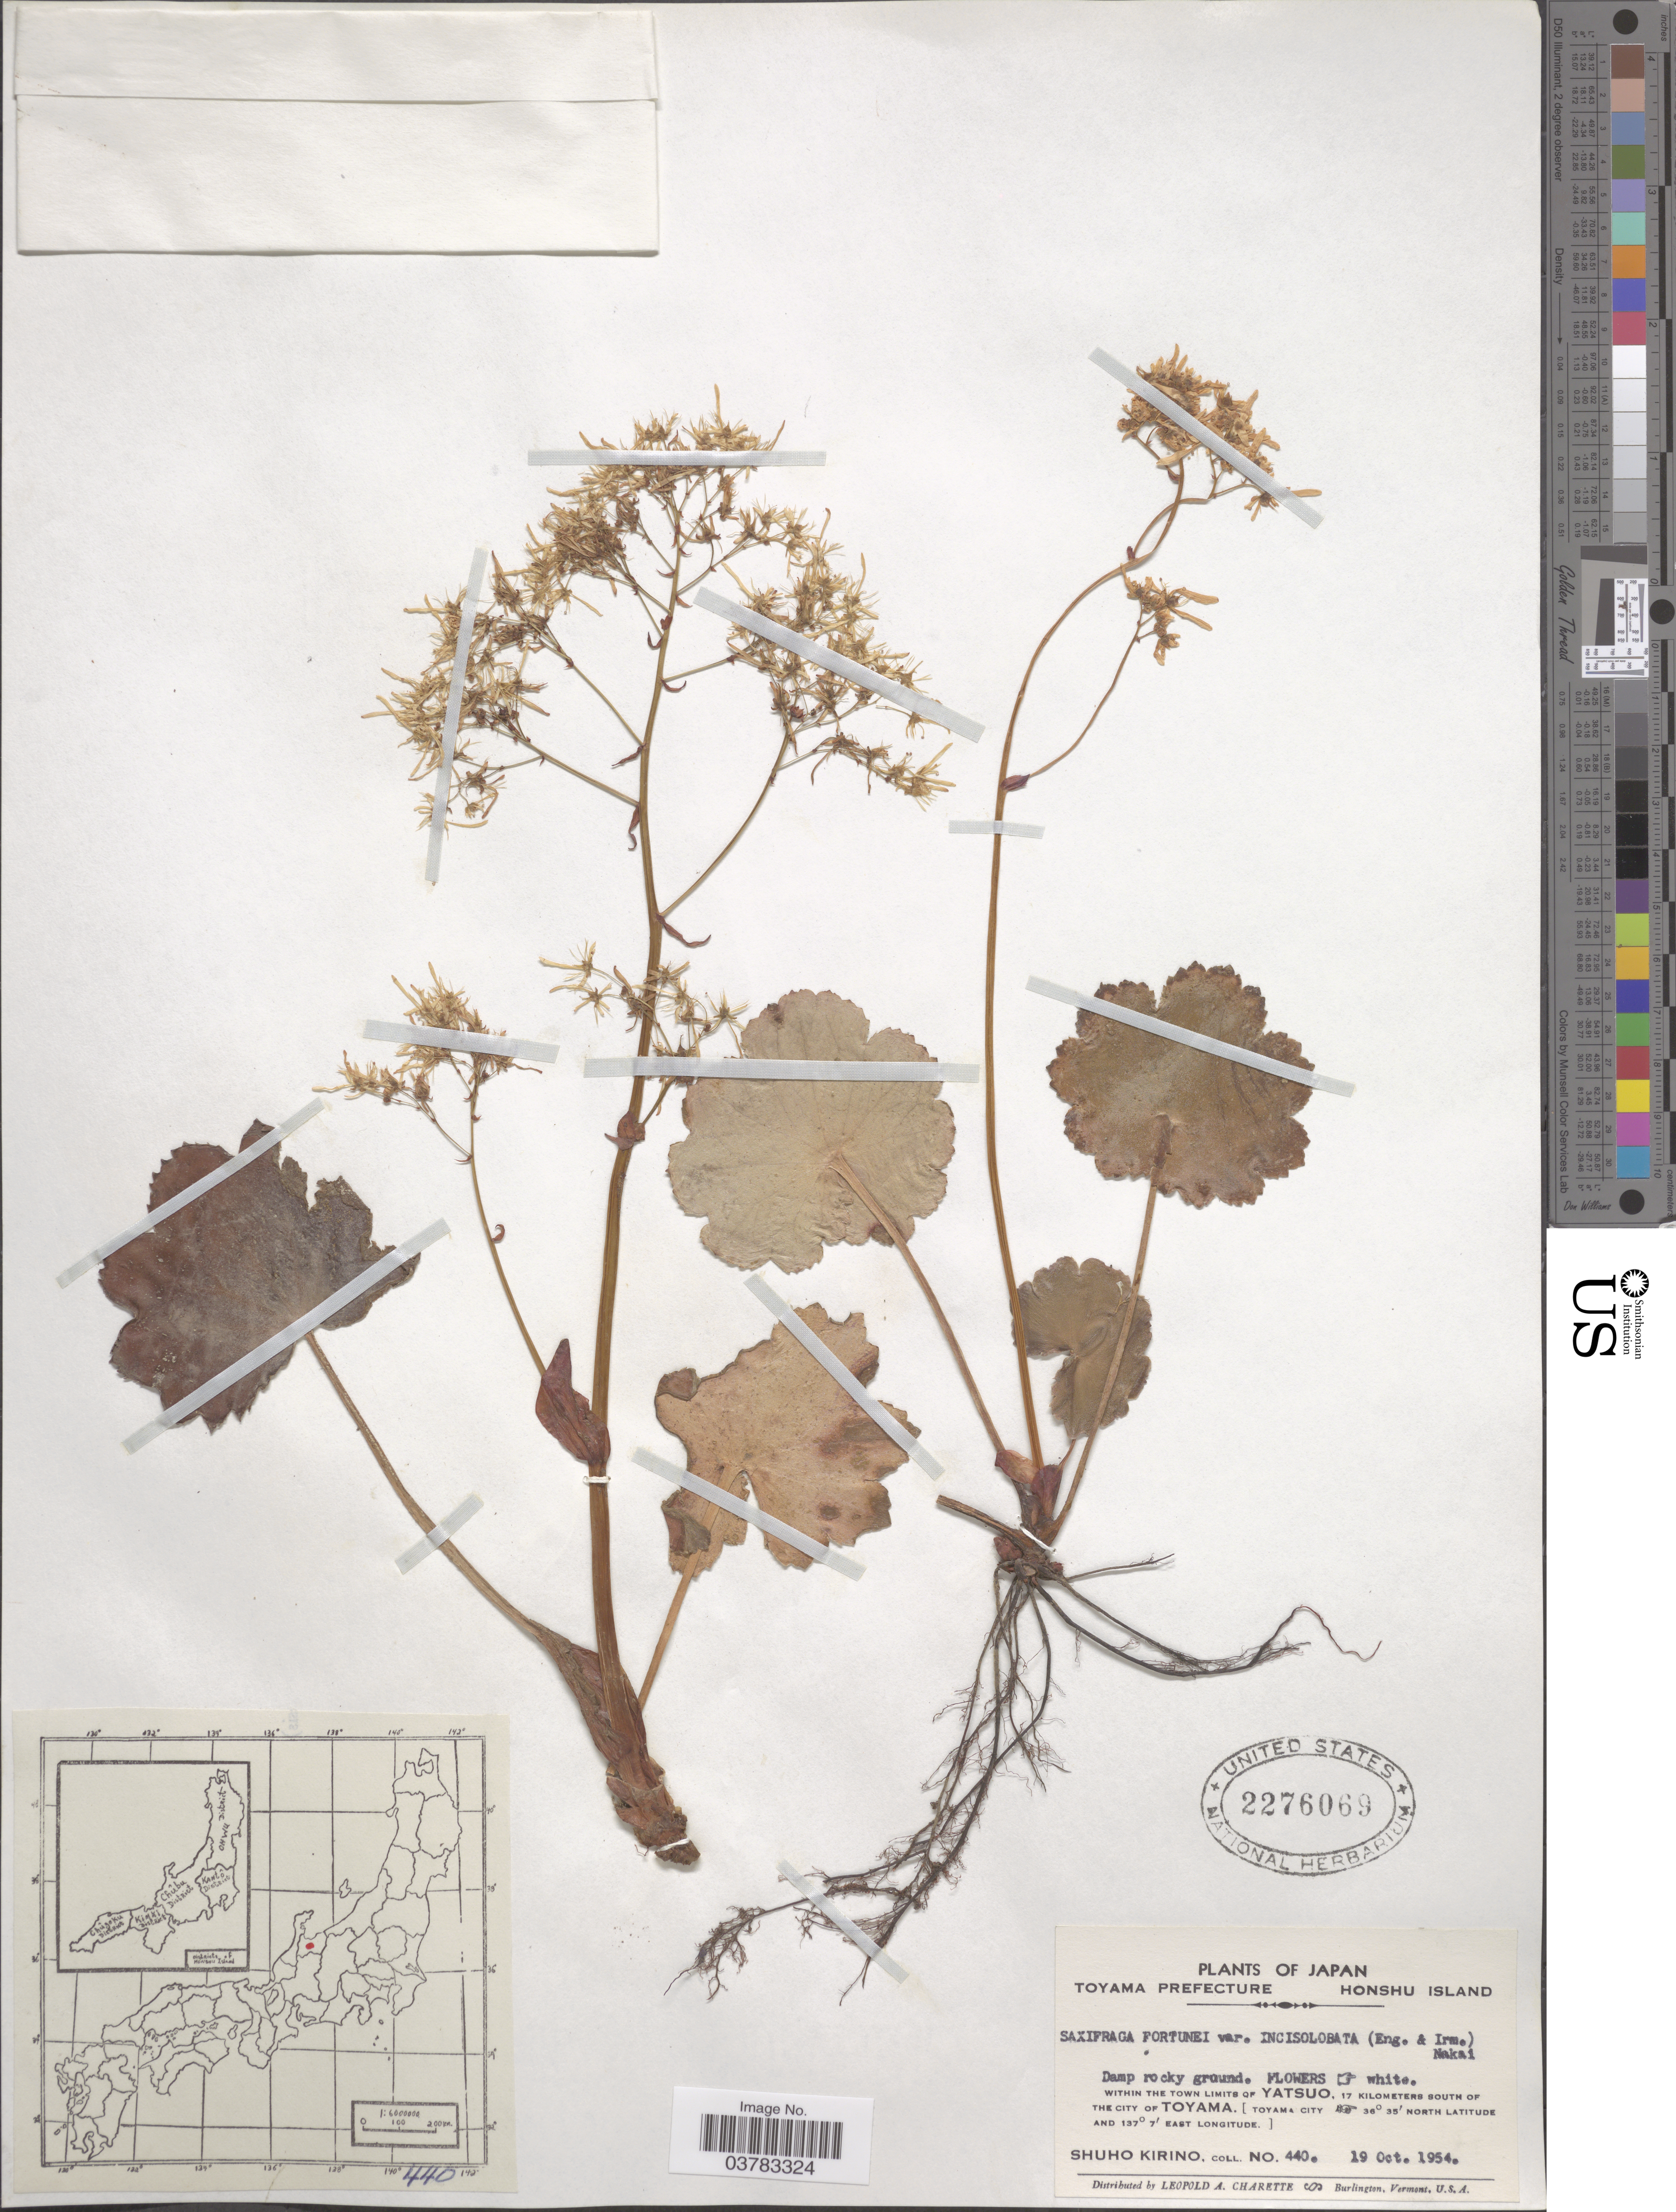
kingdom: Plantae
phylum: Tracheophyta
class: Magnoliopsida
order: Saxifragales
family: Saxifragaceae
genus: Saxifraga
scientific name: Saxifraga fortunei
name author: Hook.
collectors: S. Kirino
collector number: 440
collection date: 1954-10-19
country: Japan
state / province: Toyama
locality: Toyama Prefecture. Honshu Island. Within the town limits of Yatsuo, 17 kilometers south of the City of Toyama. [Toyama City].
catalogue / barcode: US 2276069